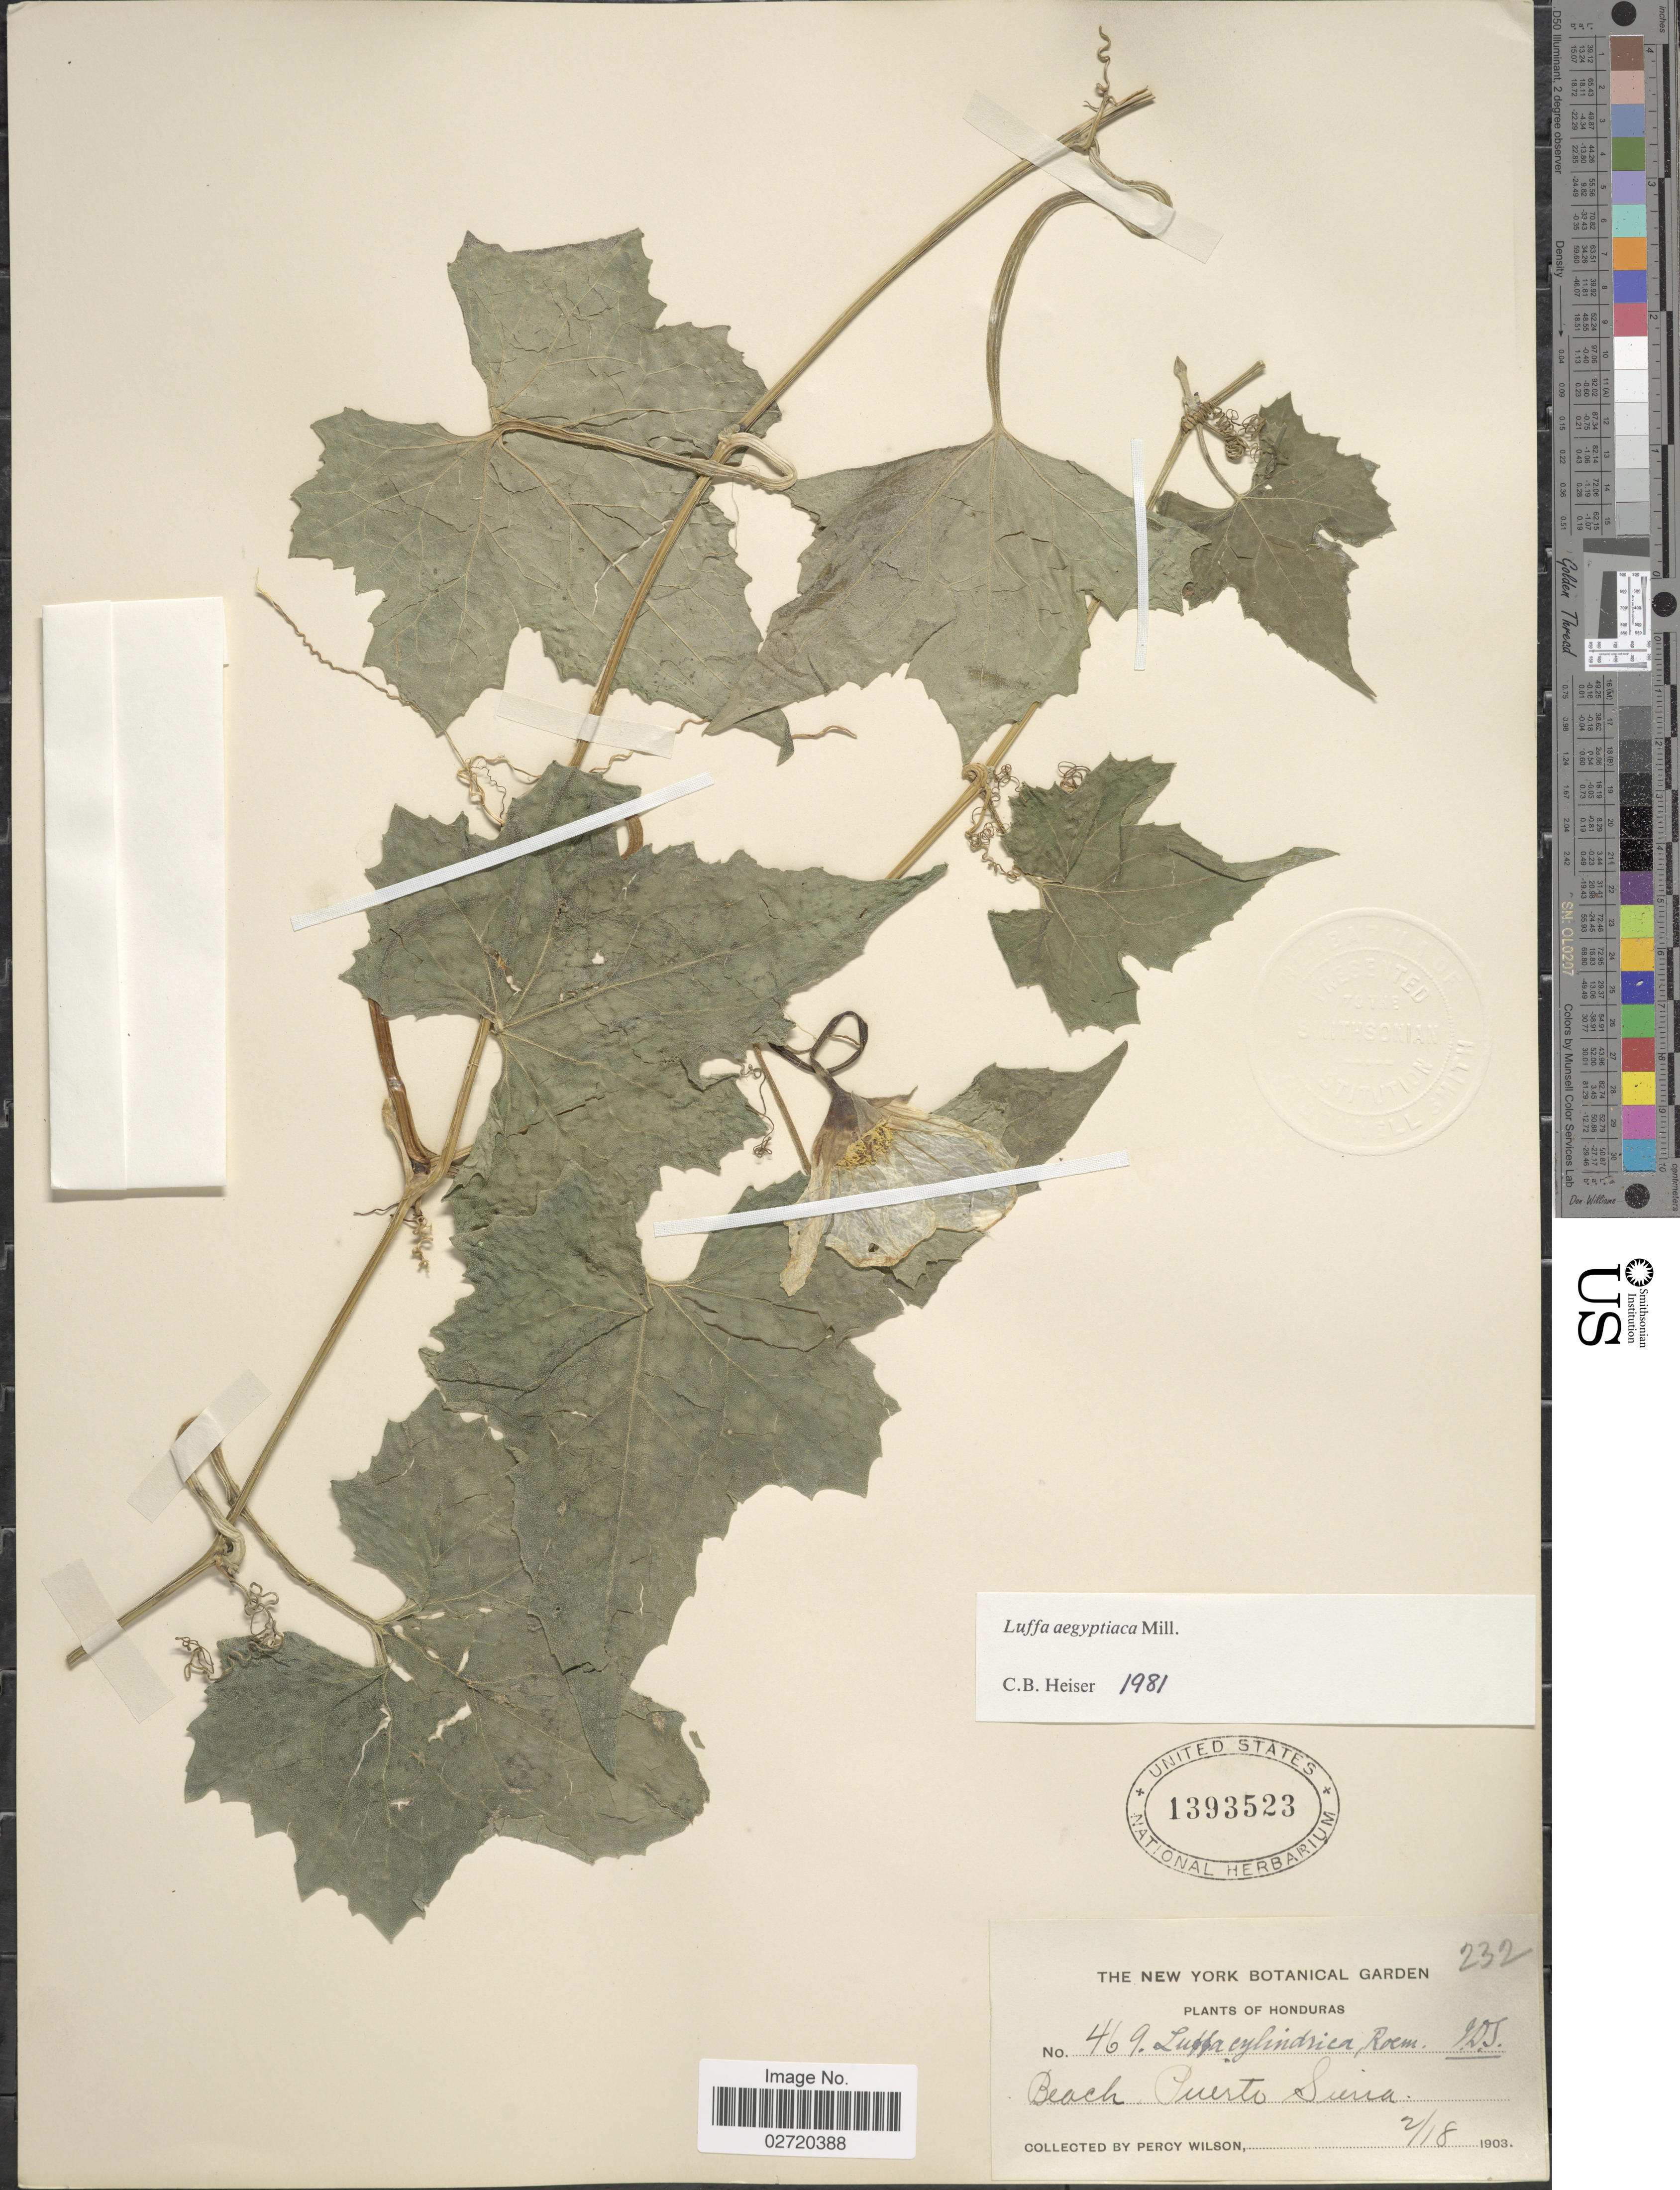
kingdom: Plantae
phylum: Tracheophyta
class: Magnoliopsida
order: Cucurbitales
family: Cucurbitaceae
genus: Luffa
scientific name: Luffa aegyptiaca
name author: Mill.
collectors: P. Wilson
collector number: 469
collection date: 1903-02-18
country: Honduras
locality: Beach, Puerto Sierra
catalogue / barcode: US 1393523